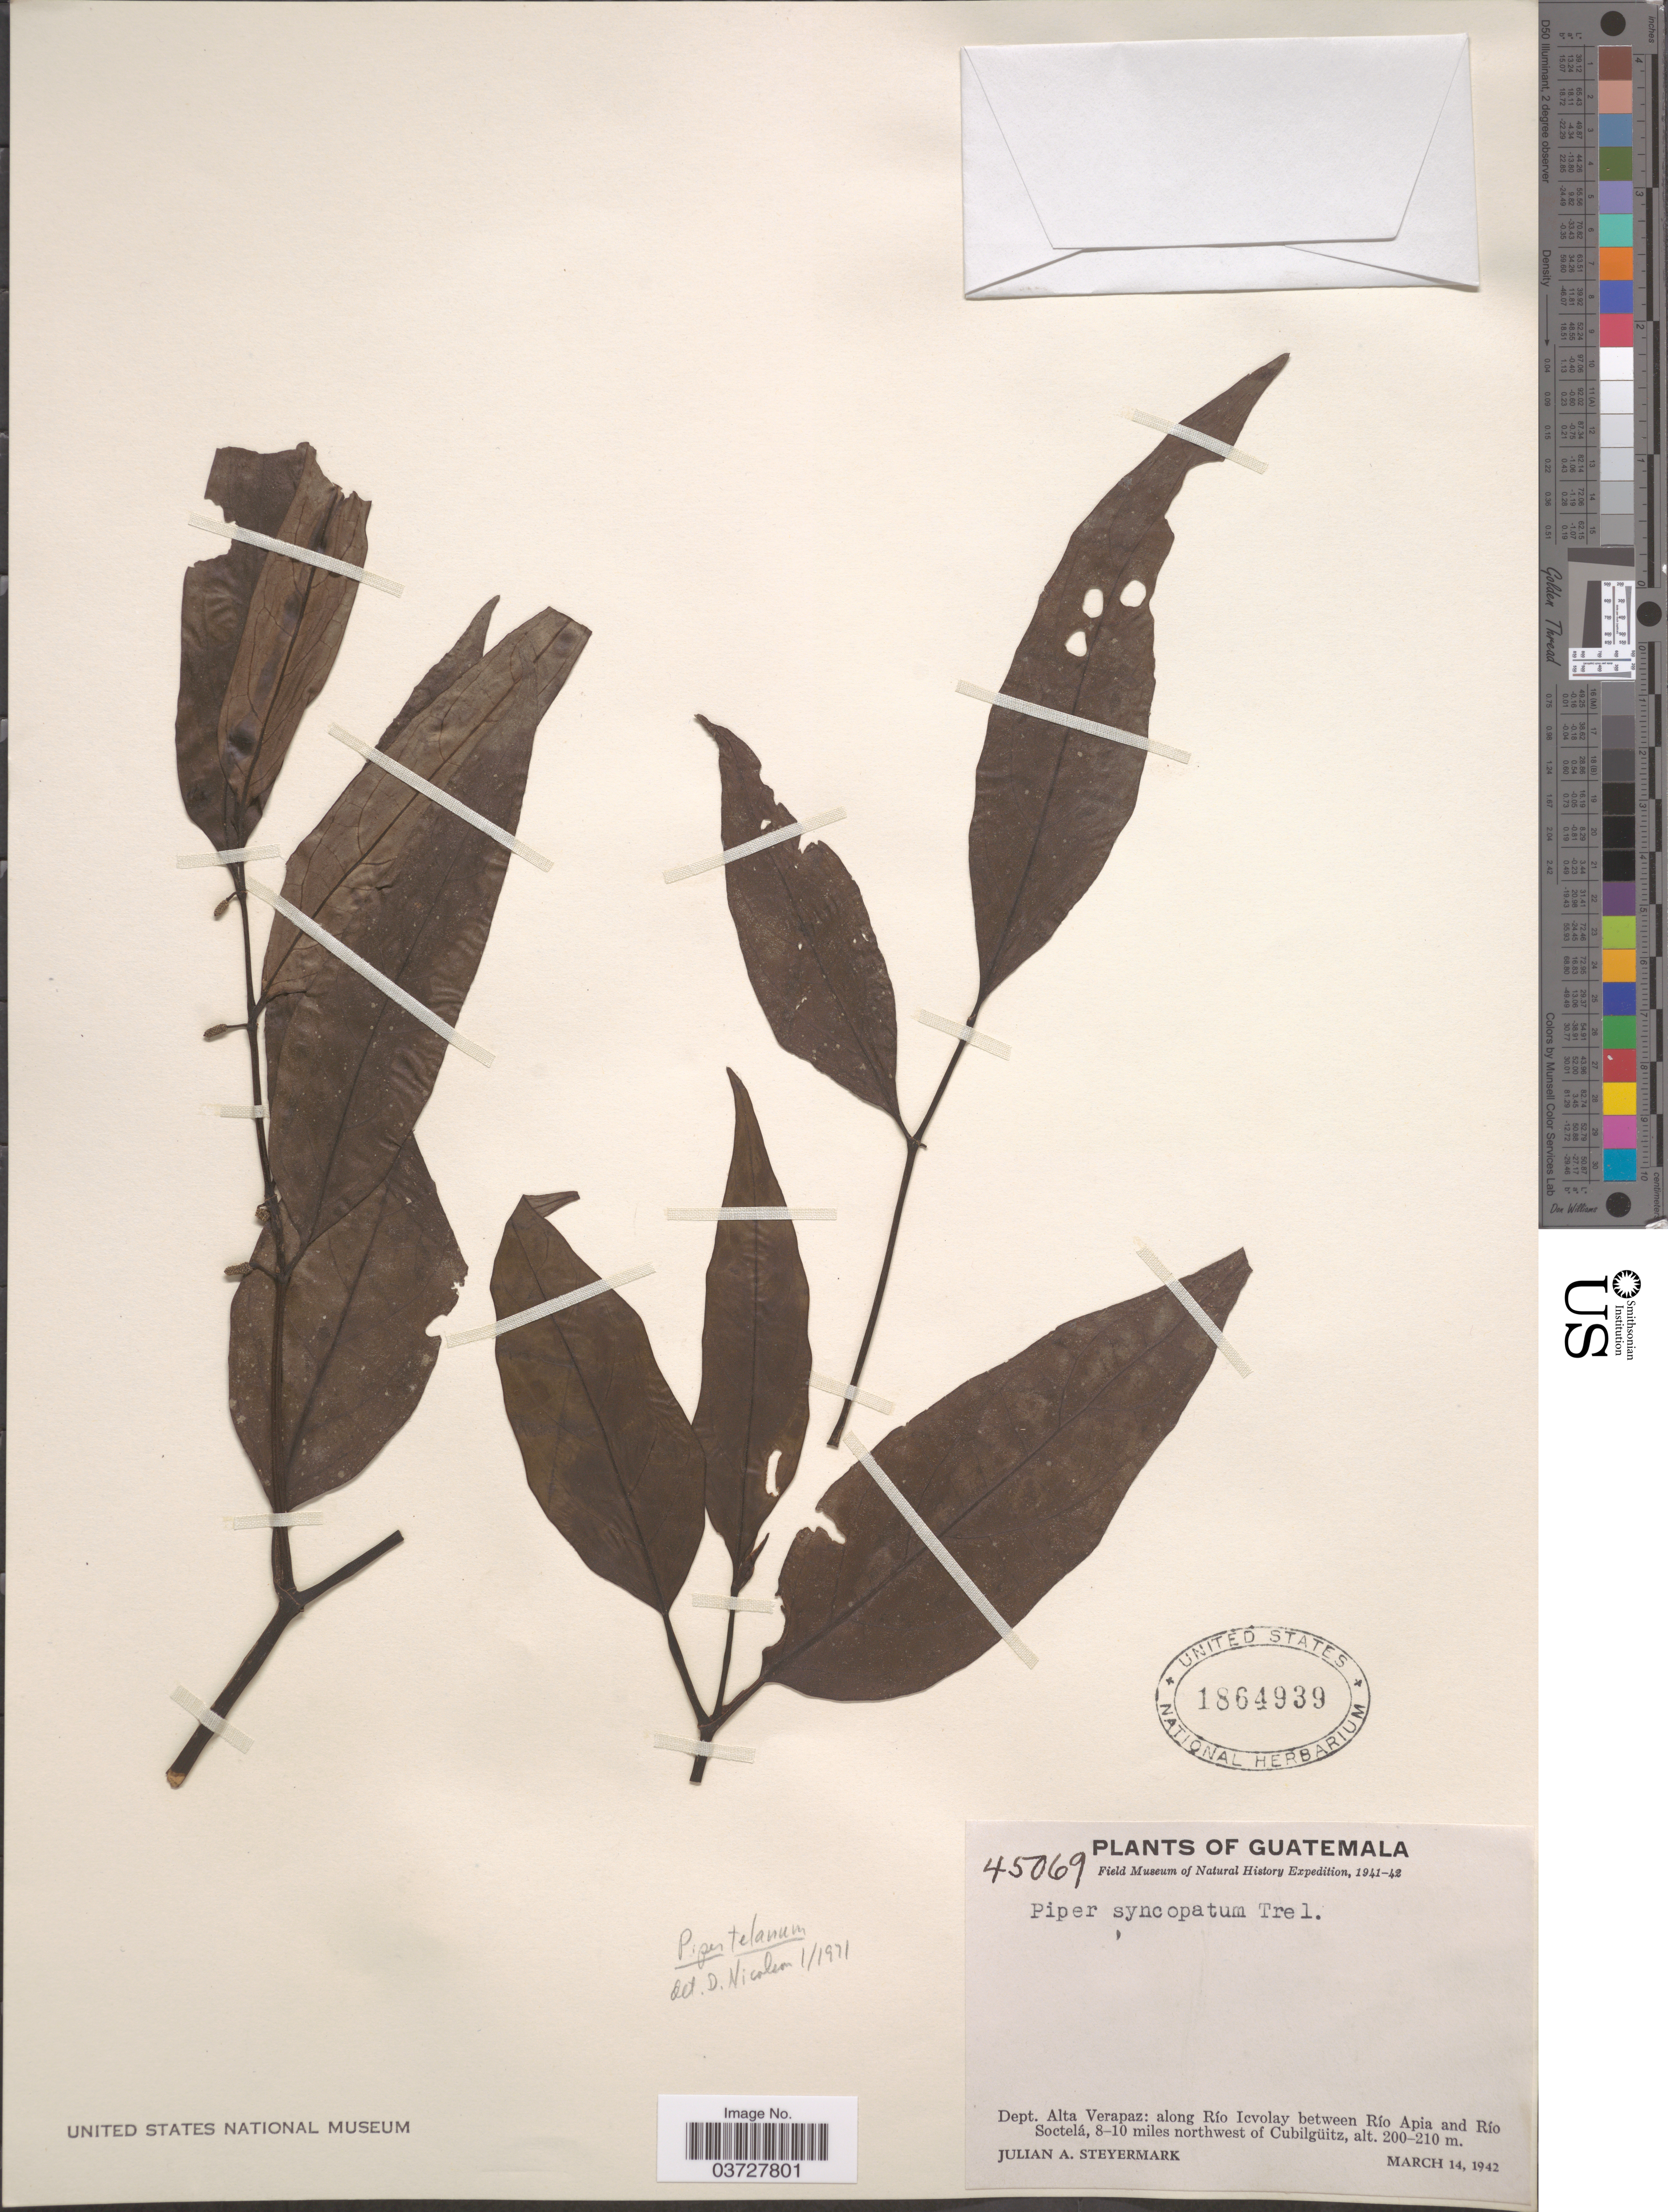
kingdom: Plantae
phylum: Tracheophyta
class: Magnoliopsida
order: Piperales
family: Piperaceae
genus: Piper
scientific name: Piper telanum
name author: Trel. in Standl.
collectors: J. Steyermark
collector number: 45069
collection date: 1942-03-14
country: Guatemala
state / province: Alta Verapaz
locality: Department of Alta Verapaz: along Río Icvolay between Río Apia and Río Socrelá, 8-10 miles northwest of Cubilgüitz.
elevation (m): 200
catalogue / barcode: US 1864939